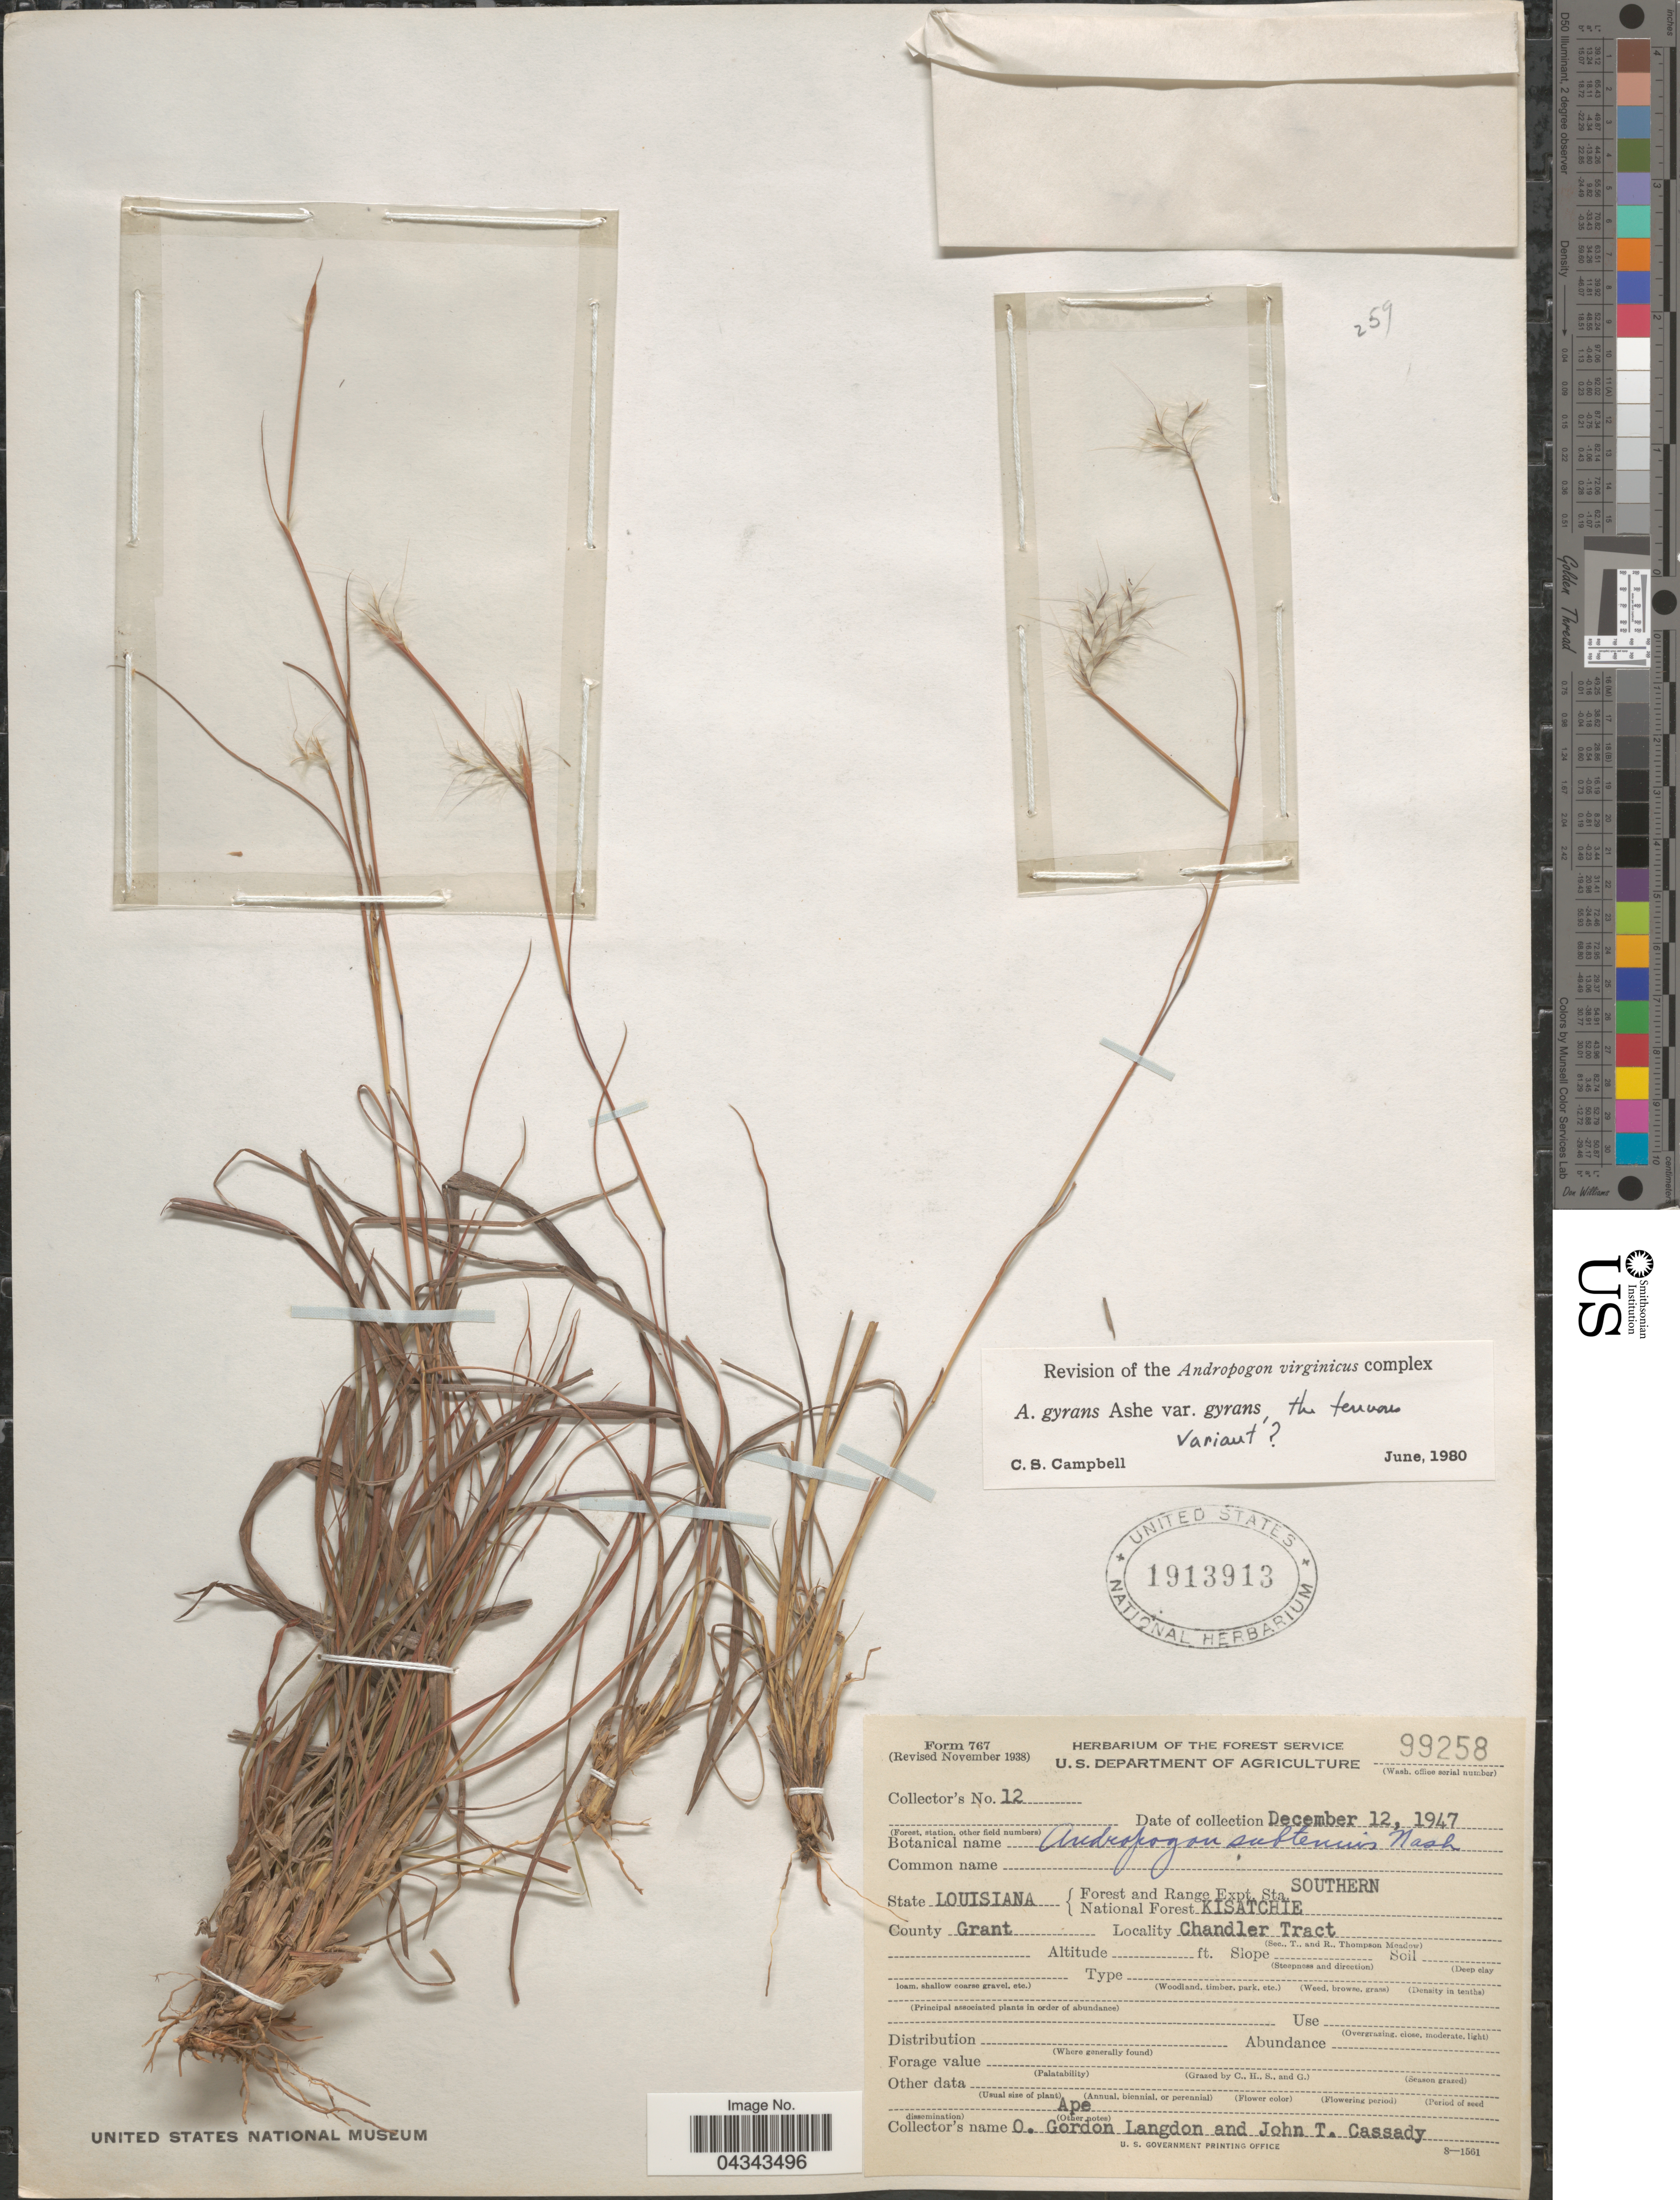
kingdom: Plantae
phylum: Tracheophyta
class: Liliopsida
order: Poales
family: Poaceae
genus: Andropogon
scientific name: Andropogon gyrans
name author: Ashe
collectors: O. Langdon & J. Cassady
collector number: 12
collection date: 1947-12-12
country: United States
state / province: Louisiana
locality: Forest and Range Expt. Sta. Southern National Forest Kisatchie. County Grant. Chandler Tract.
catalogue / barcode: US 1913913